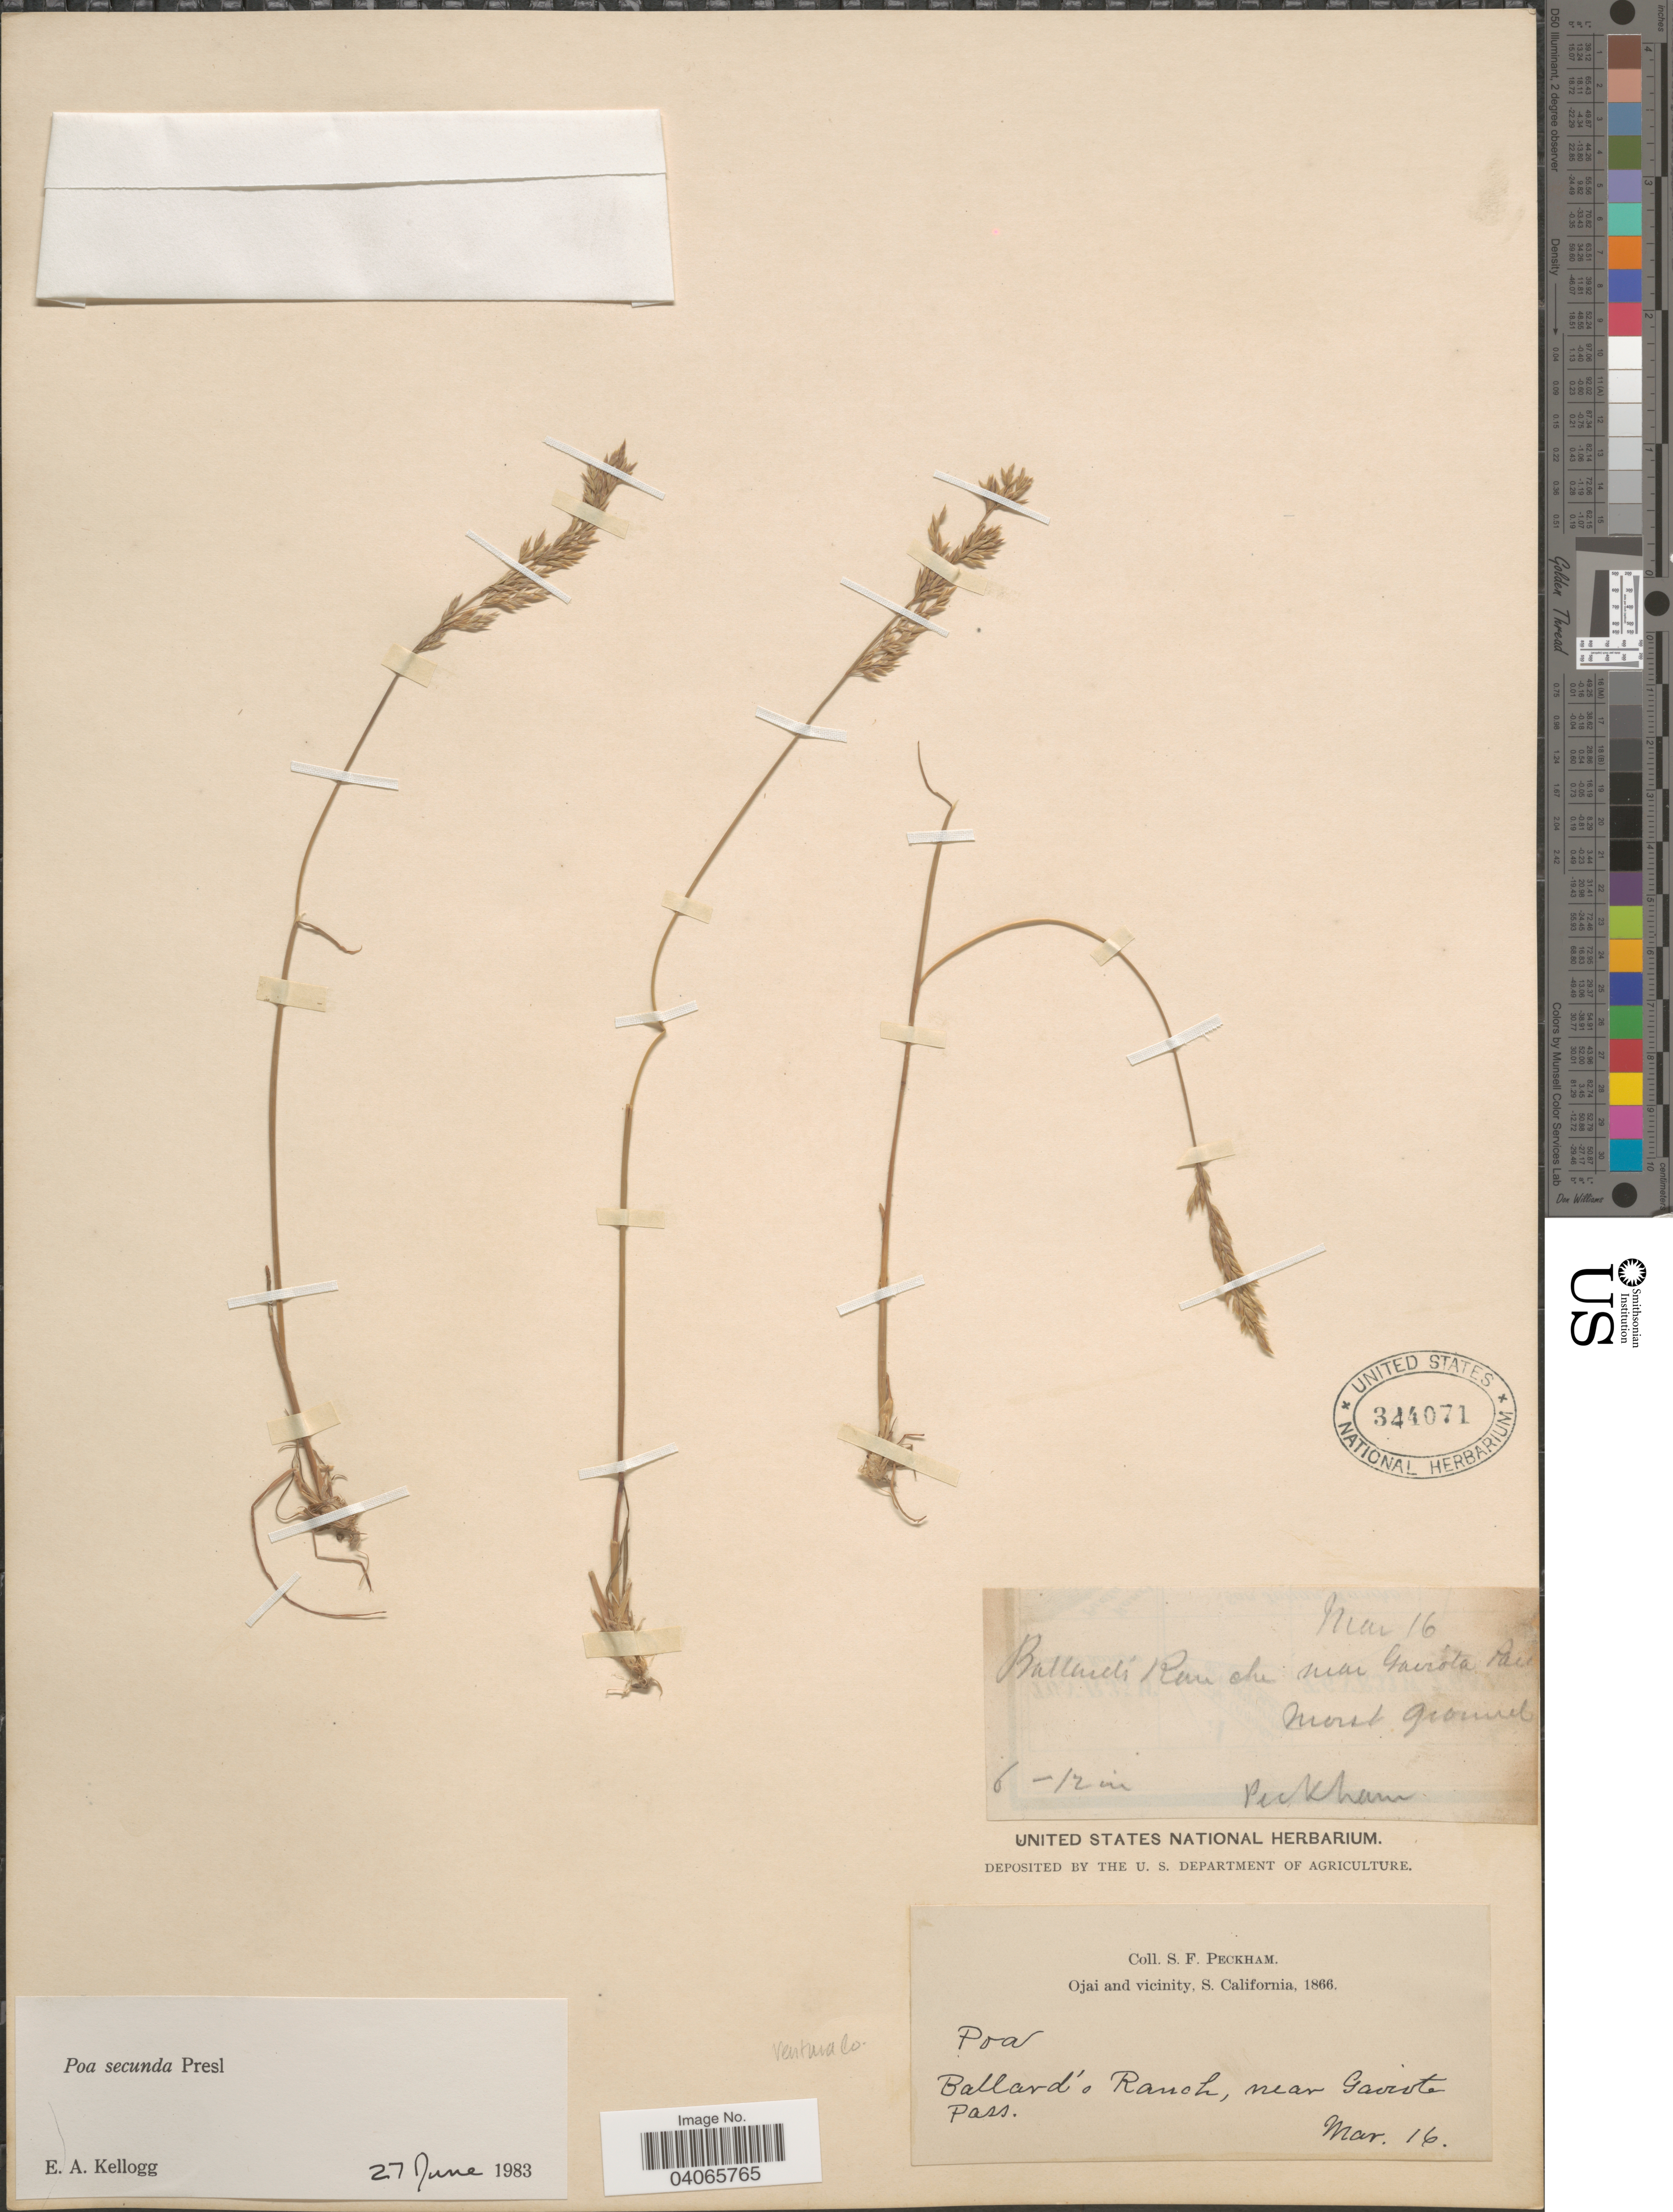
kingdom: Plantae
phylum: Tracheophyta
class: Liliopsida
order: Poales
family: Poaceae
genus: Poa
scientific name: Poa secunda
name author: J. Presl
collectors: S. Peckham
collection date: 1866-03-16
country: United States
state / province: California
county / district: Ventura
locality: Ojai and vicinity, S. California. Ventura Co. Ballard's Ranch, near Gaviote Pass.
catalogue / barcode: US 344071